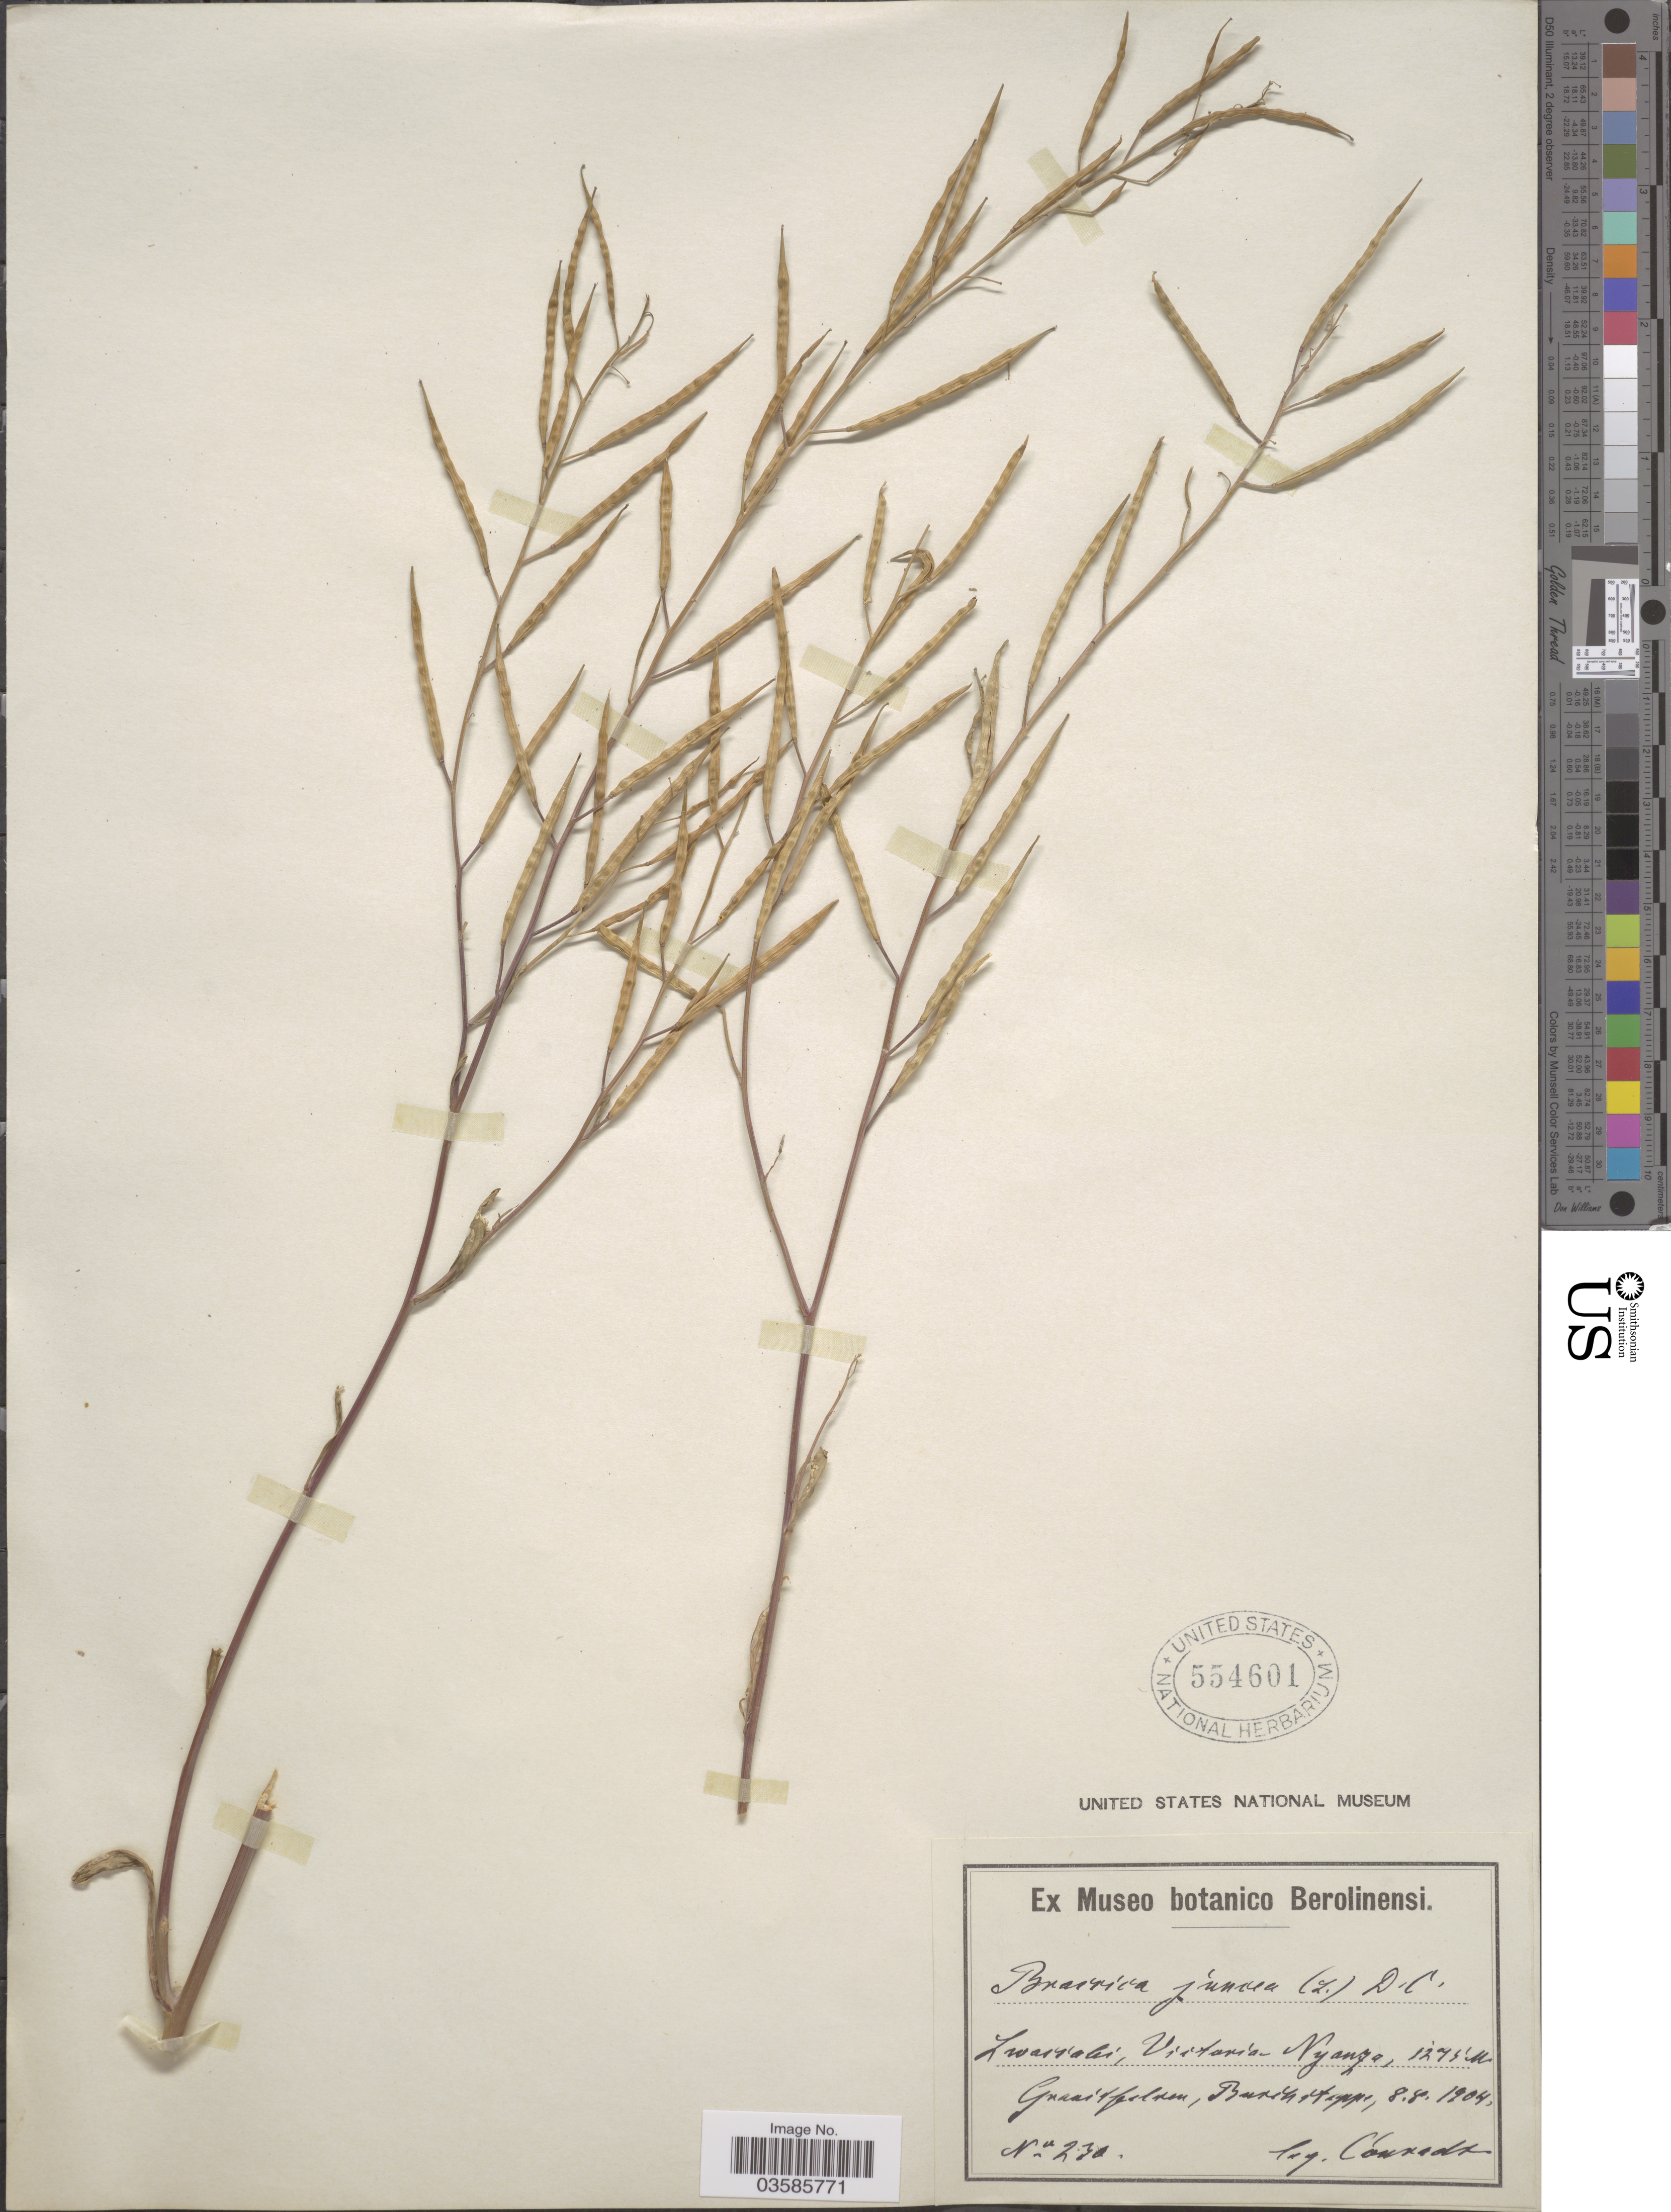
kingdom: Plantae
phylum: Tracheophyta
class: Magnoliopsida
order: Brassicales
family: Brassicaceae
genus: Brassica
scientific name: Brassica juncea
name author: (L.) Czern.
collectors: Conradt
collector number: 230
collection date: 1904-08-08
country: Kenya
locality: Lwaisaki, Victorian Nyanza. Graaitfelden, Buschstappe. [interpreted]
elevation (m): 1275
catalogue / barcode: US 554601